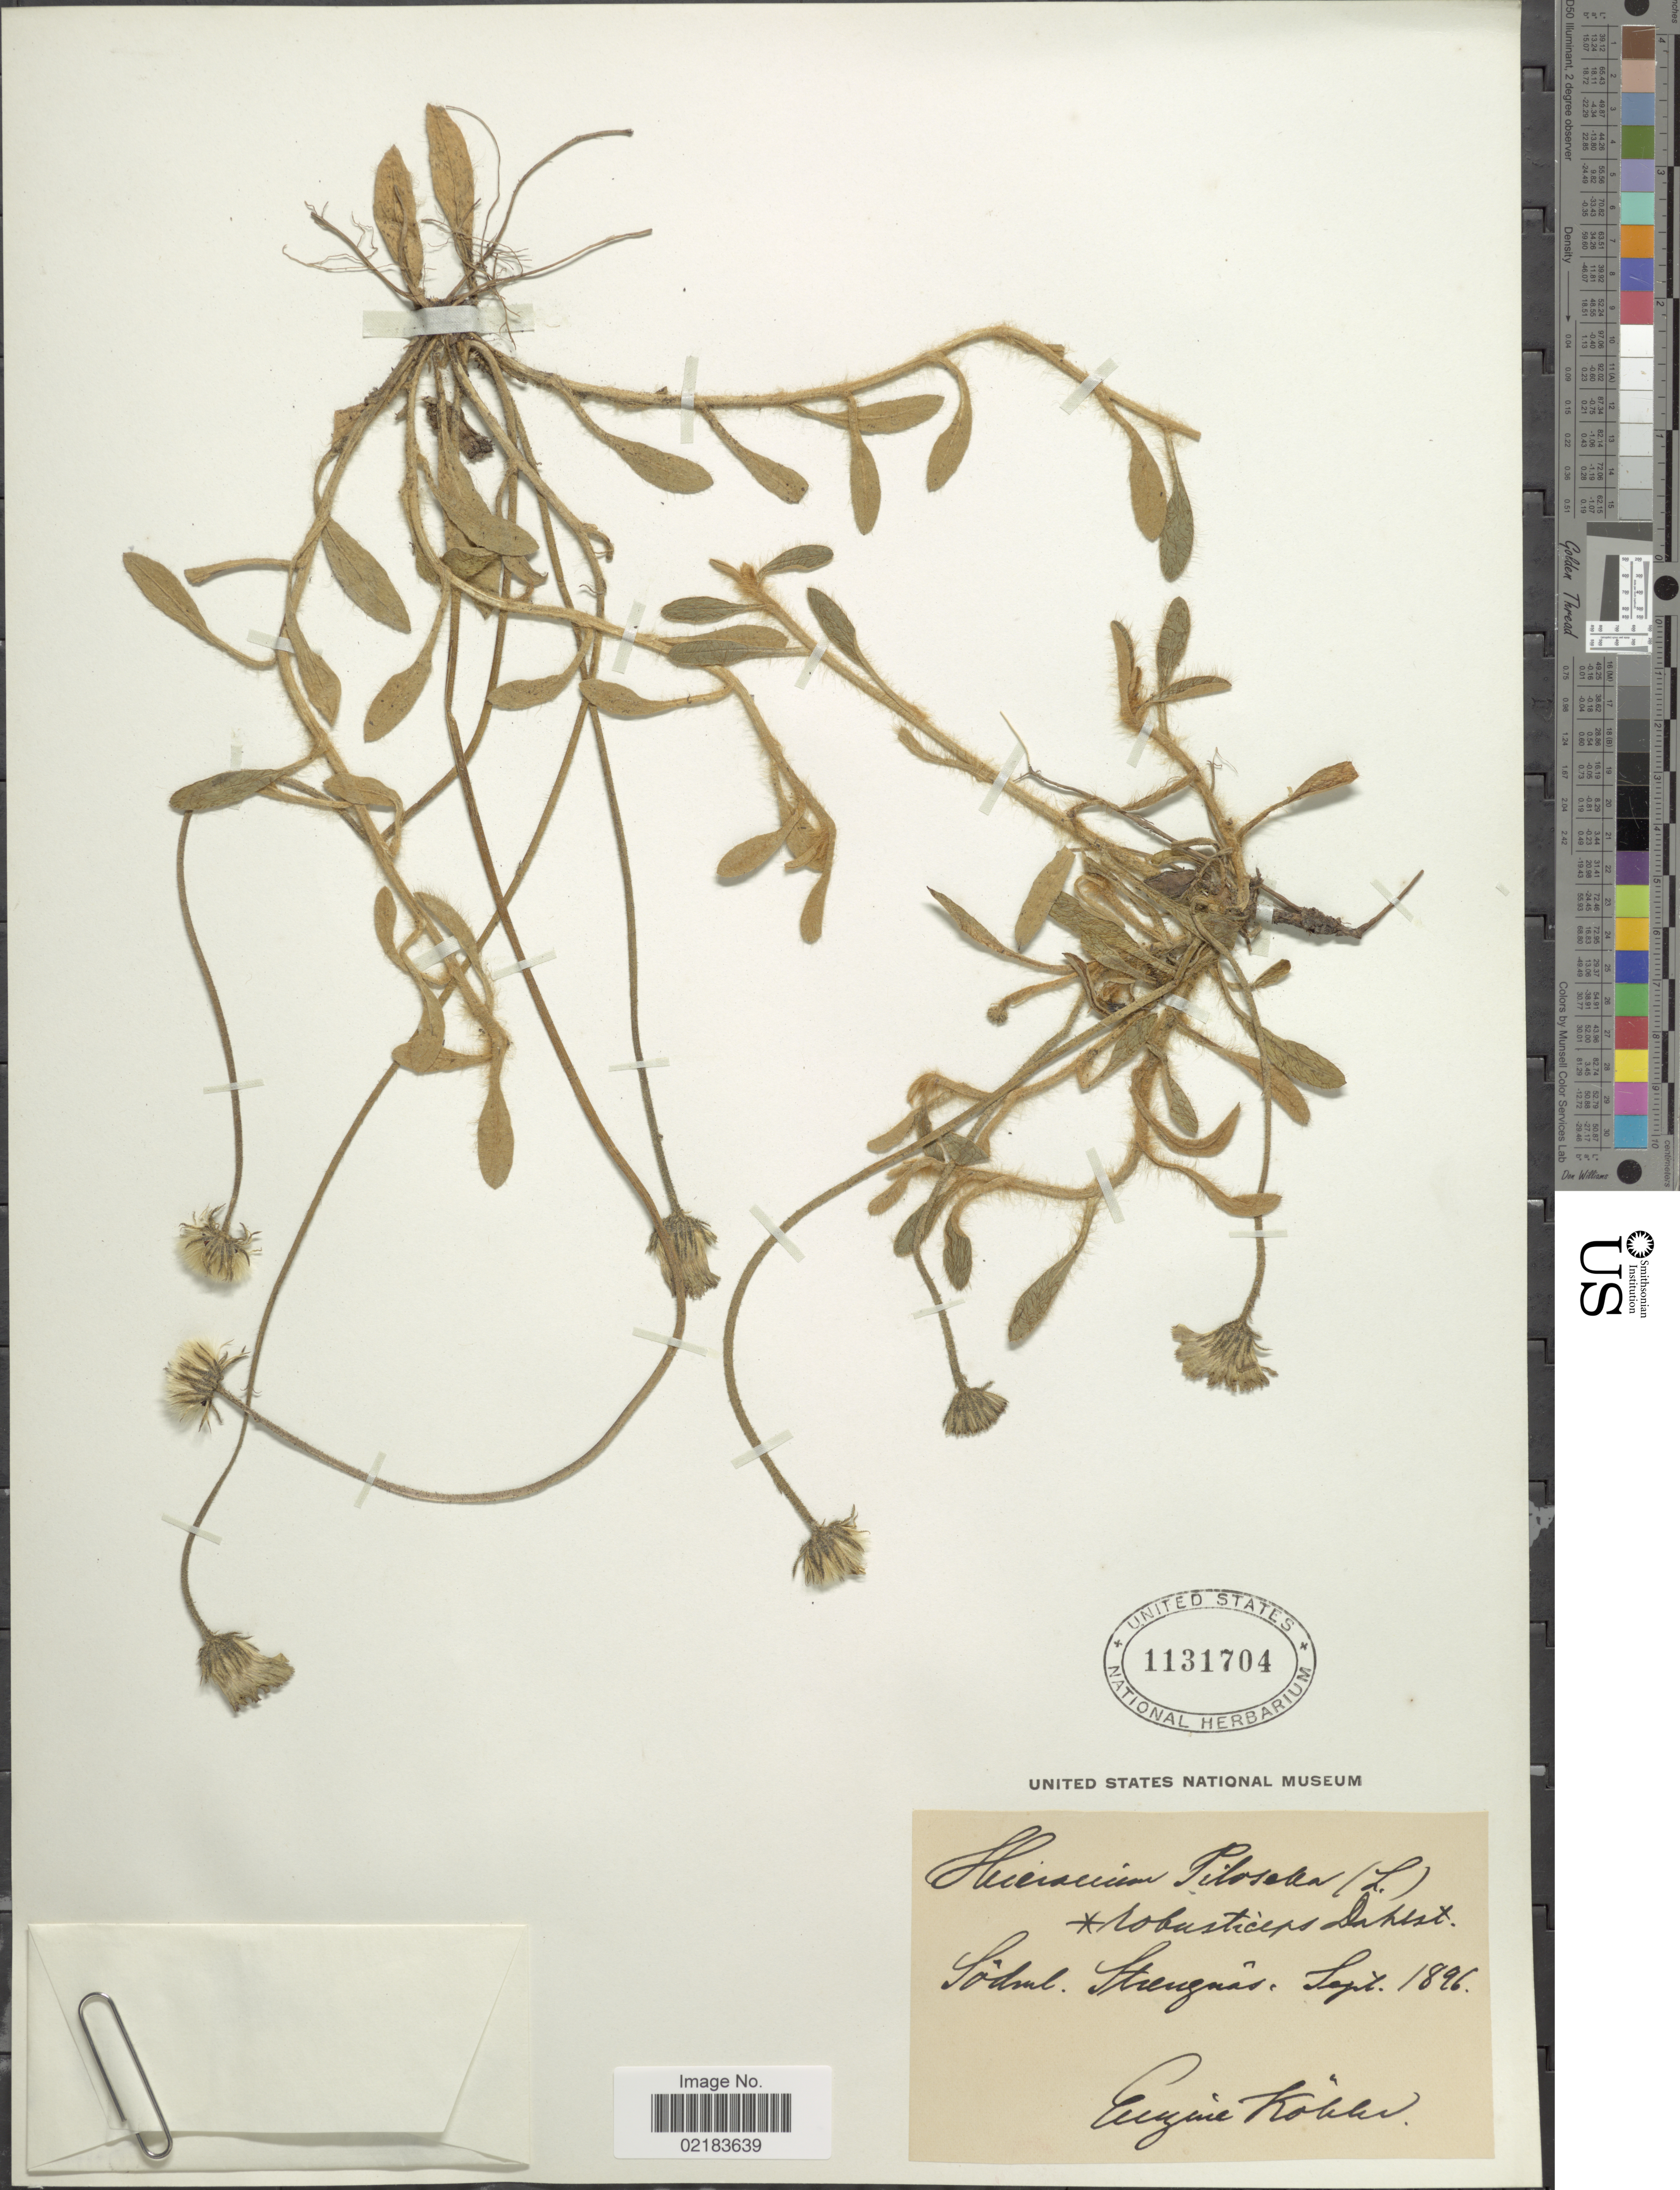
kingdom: Plantae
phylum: Tracheophyta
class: Magnoliopsida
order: Asterales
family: Asteraceae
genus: Pilosella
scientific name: Pilosella officinarum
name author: Vaill.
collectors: E. Kohler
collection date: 1896-09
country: Sweden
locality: Södml. Strangnas.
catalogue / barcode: US 1131704